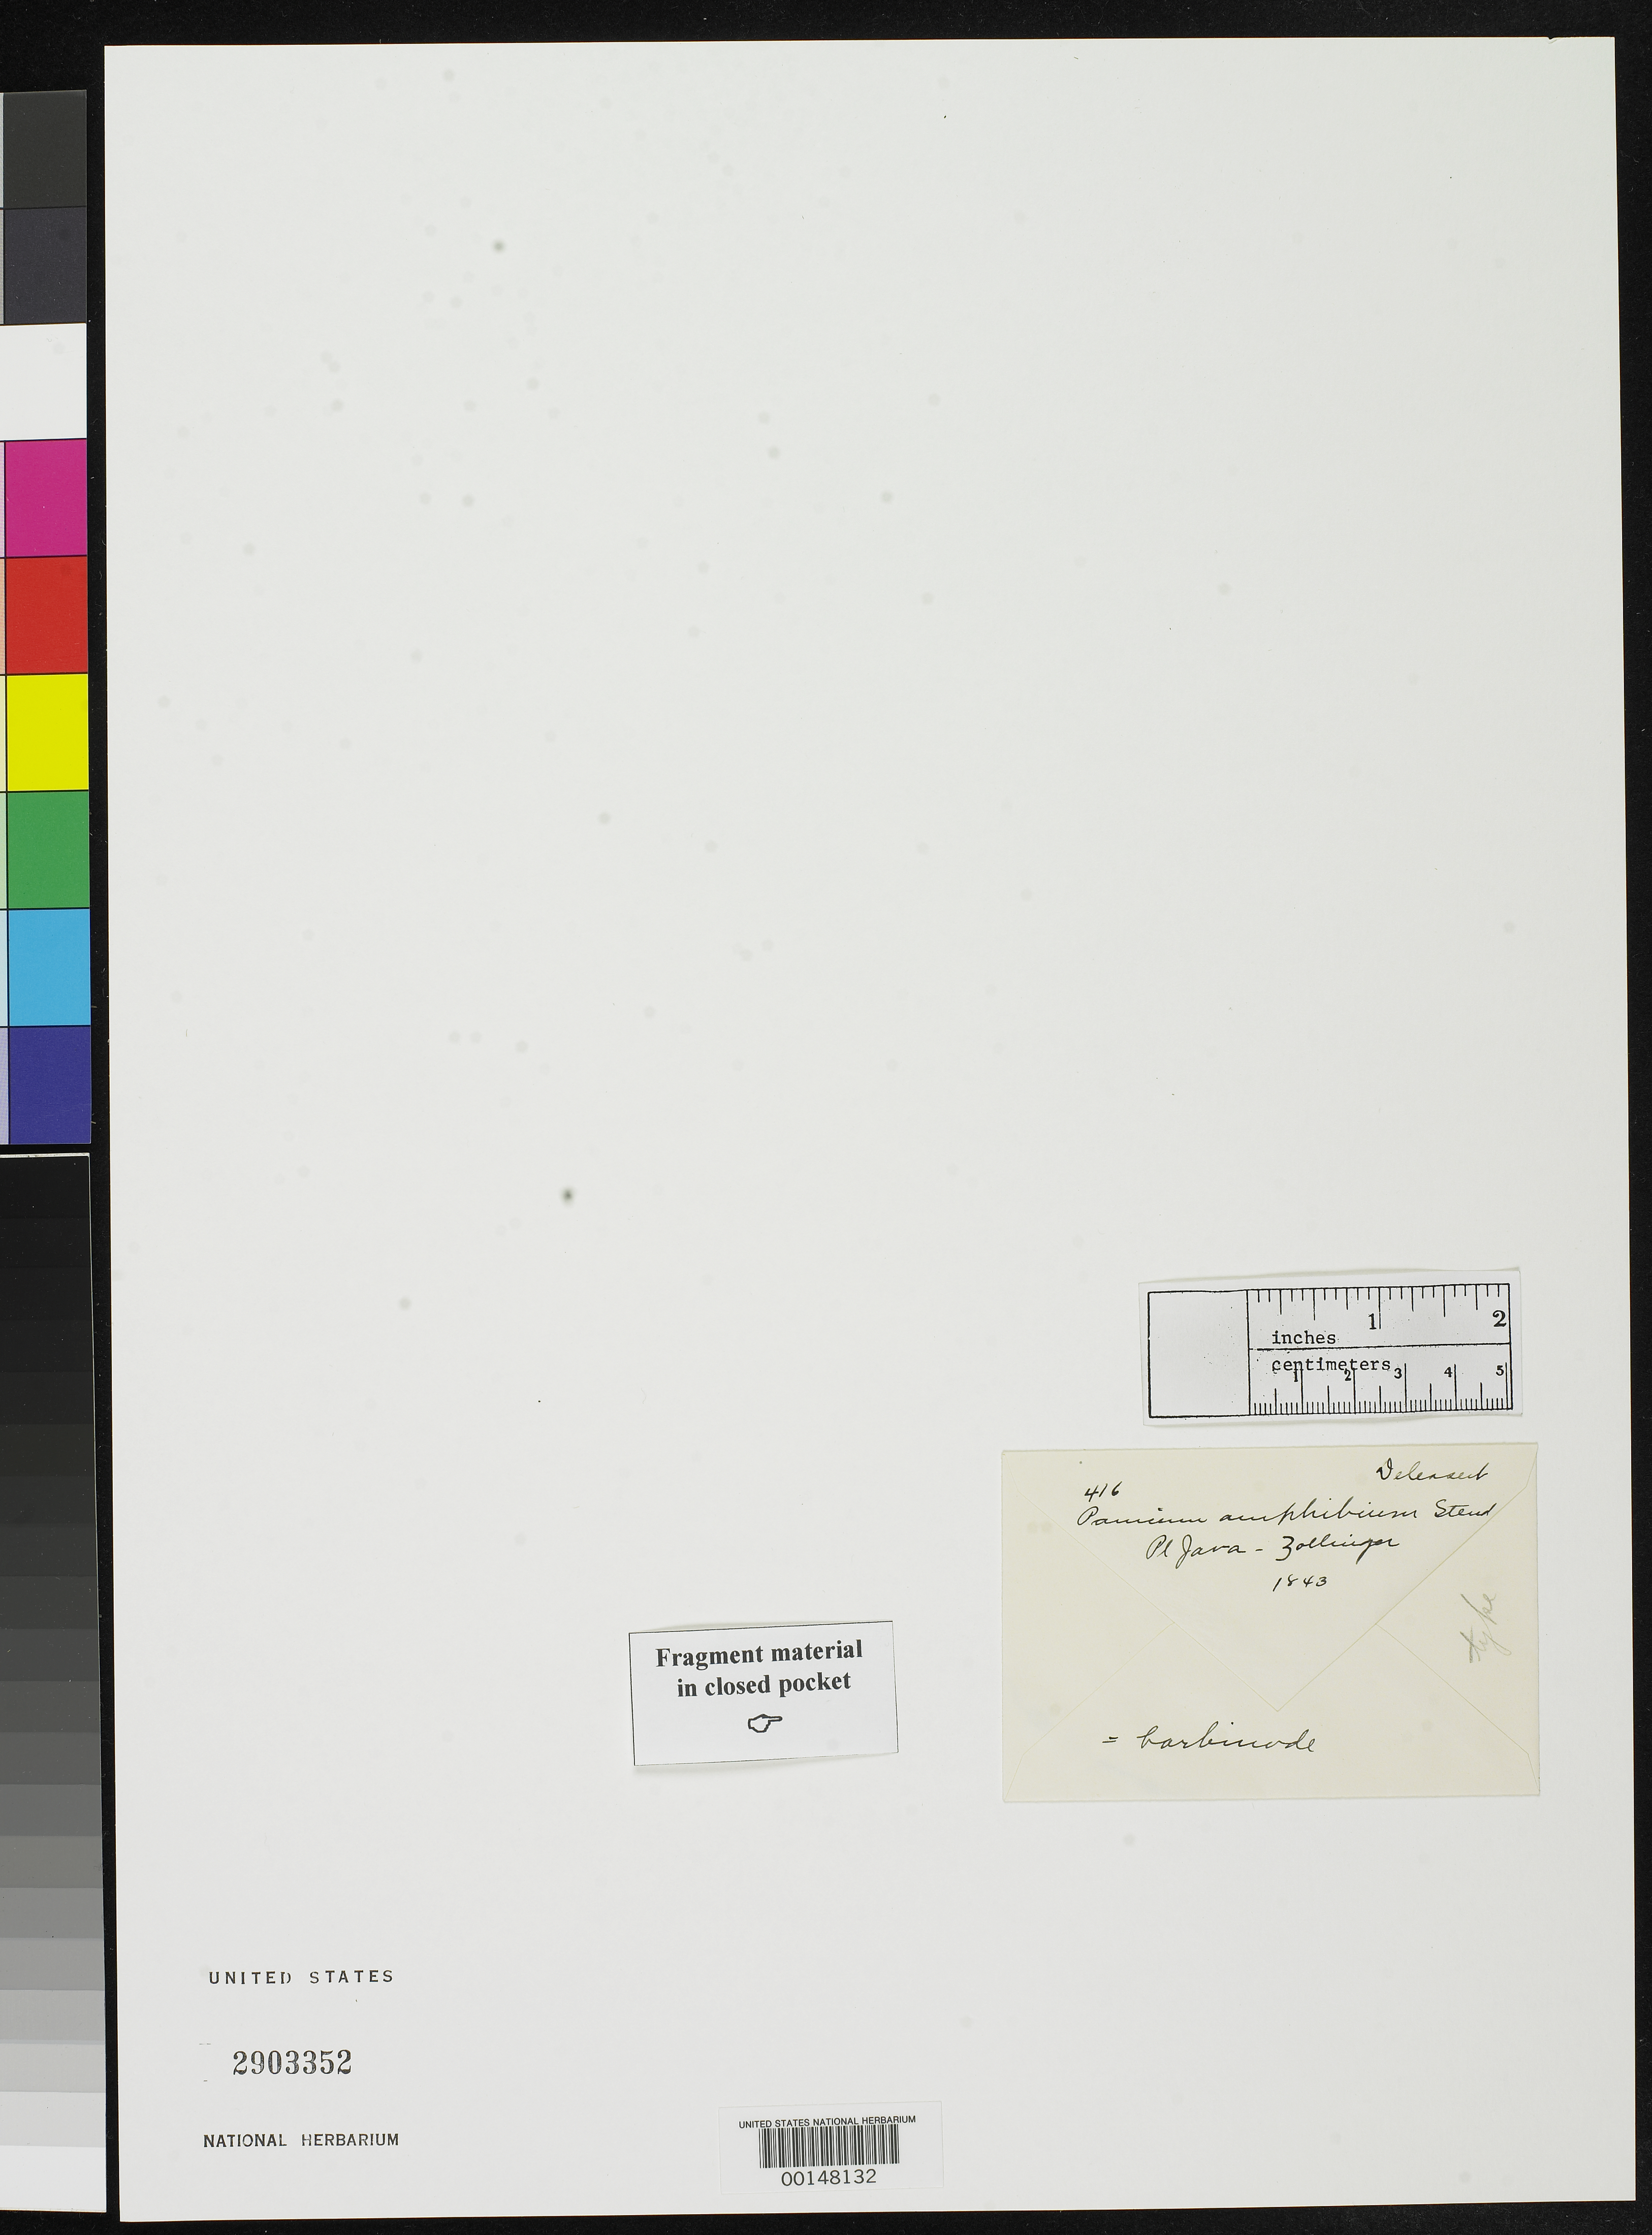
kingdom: Plantae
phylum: Tracheophyta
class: Liliopsida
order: Poales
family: Poaceae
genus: Panicum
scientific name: Panicum amphibium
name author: Steud.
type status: Type Fragment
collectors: H. Zollinger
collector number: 416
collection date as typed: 1843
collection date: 1843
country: Indonesia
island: Java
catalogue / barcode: US 2903352